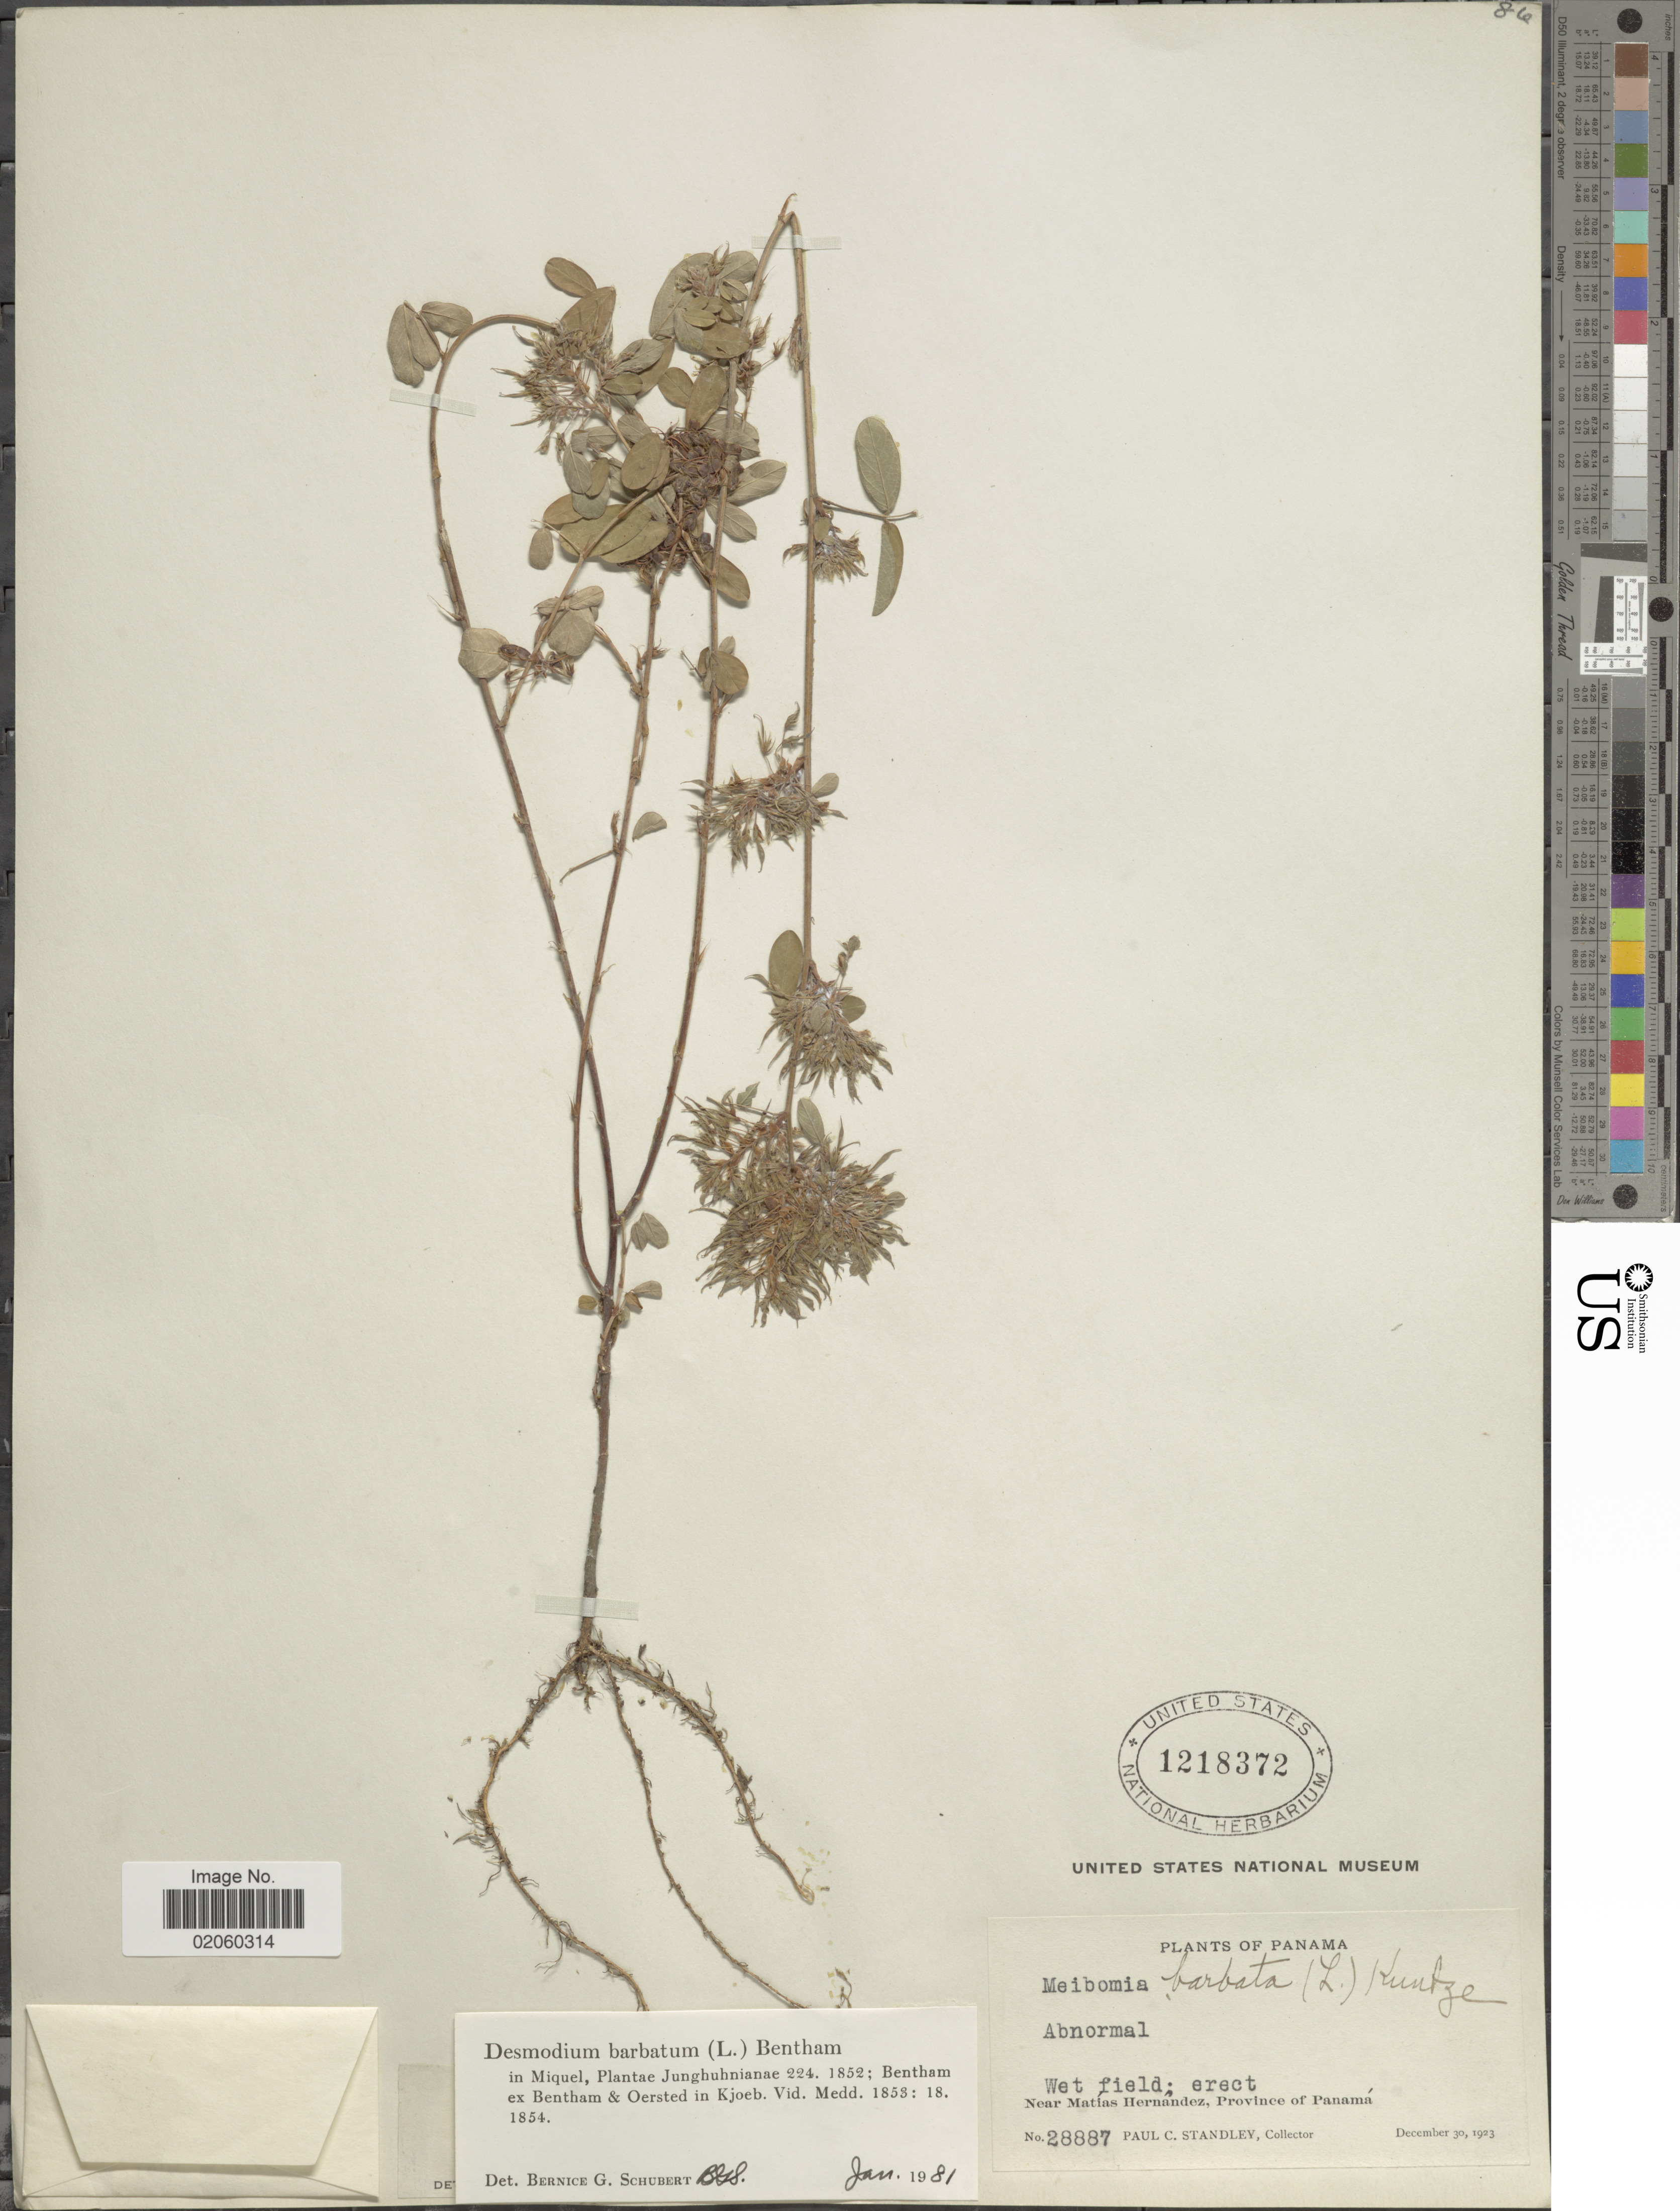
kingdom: Plantae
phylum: Tracheophyta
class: Magnoliopsida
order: Fabales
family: Fabaceae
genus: Grona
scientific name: Grona barbata var. barbata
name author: (L.) H. Ohashi & K. Ohashi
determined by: Strong, Mark T., (BOT), Smithsonian Institution - National Museum of Natural History (UNITED STATES)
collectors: P. C. Standley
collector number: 28887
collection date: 1923-12-30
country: Panama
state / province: Panamá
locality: Near Matias Hernandez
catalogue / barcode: US 1218372